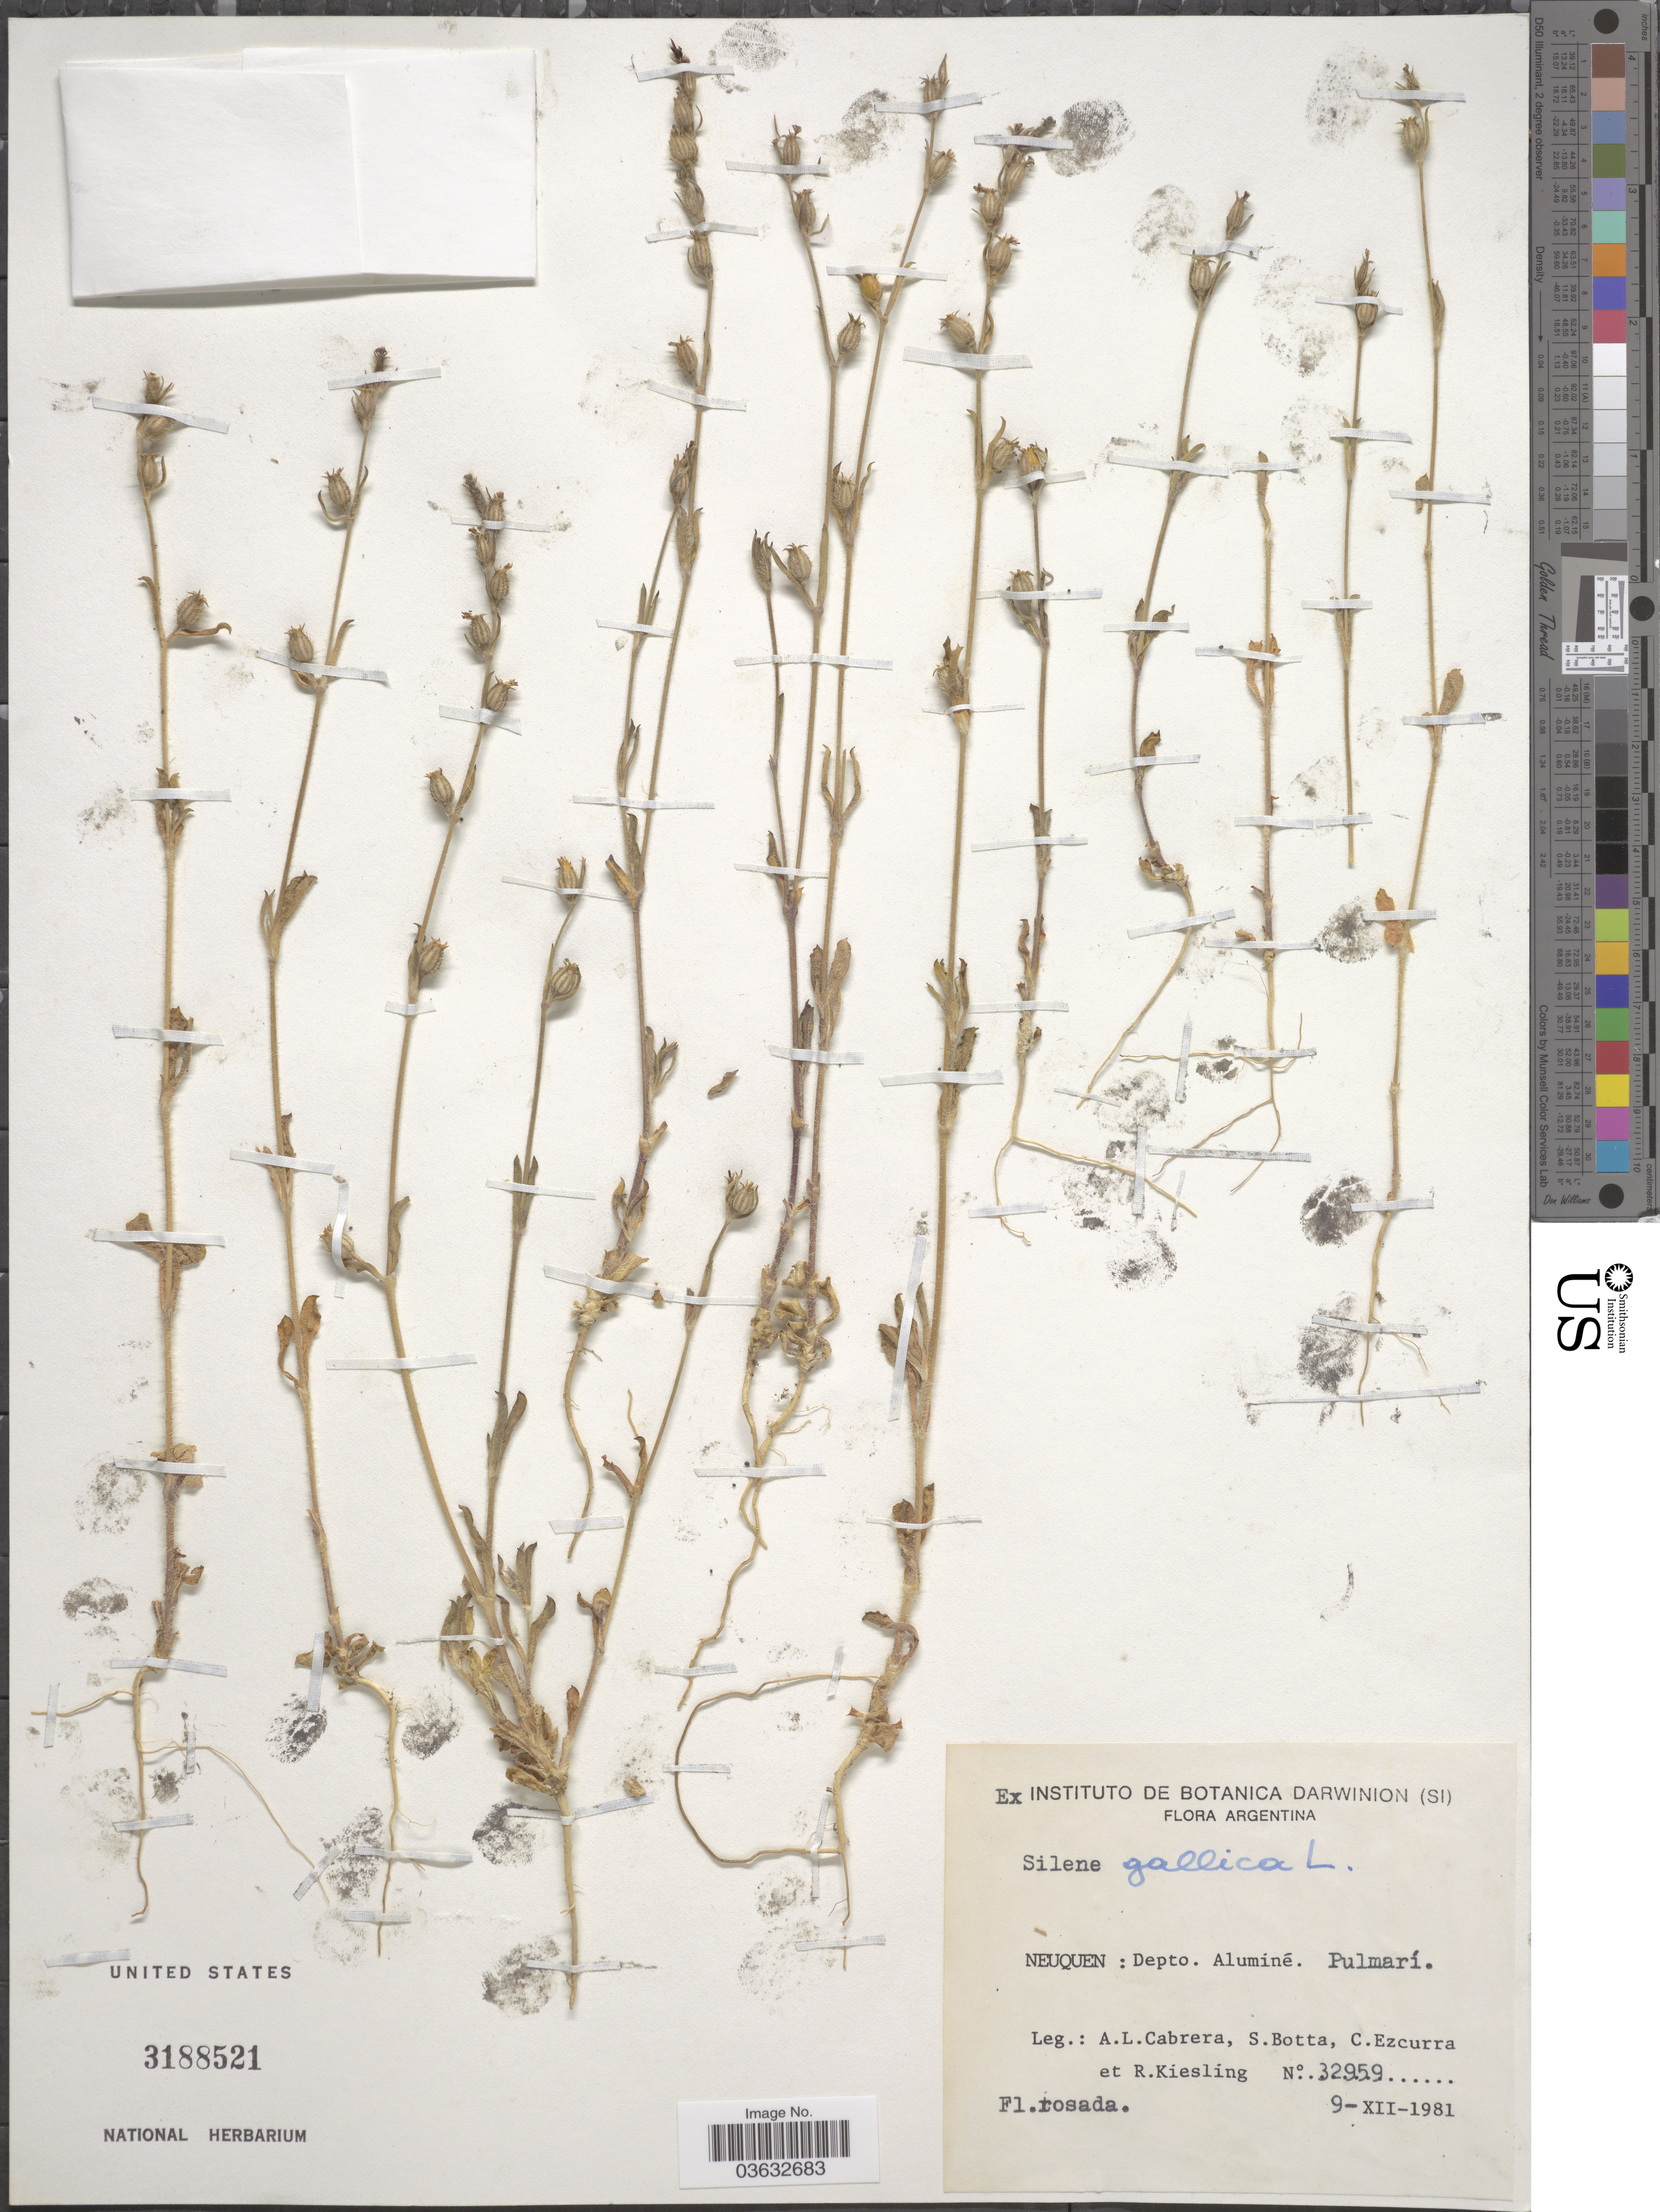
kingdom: Plantae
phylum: Tracheophyta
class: Magnoliopsida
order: Caryophyllales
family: Caryophyllaceae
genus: Silene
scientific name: Silene gallica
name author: L.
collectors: A. L. Cabrera, S. Botta, C. Ezcurra & R. Kiesling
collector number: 32959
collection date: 1981-12-09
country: Argentina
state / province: Neuquen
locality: Depto. Aluminé. Pulmarí.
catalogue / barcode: US 3188521